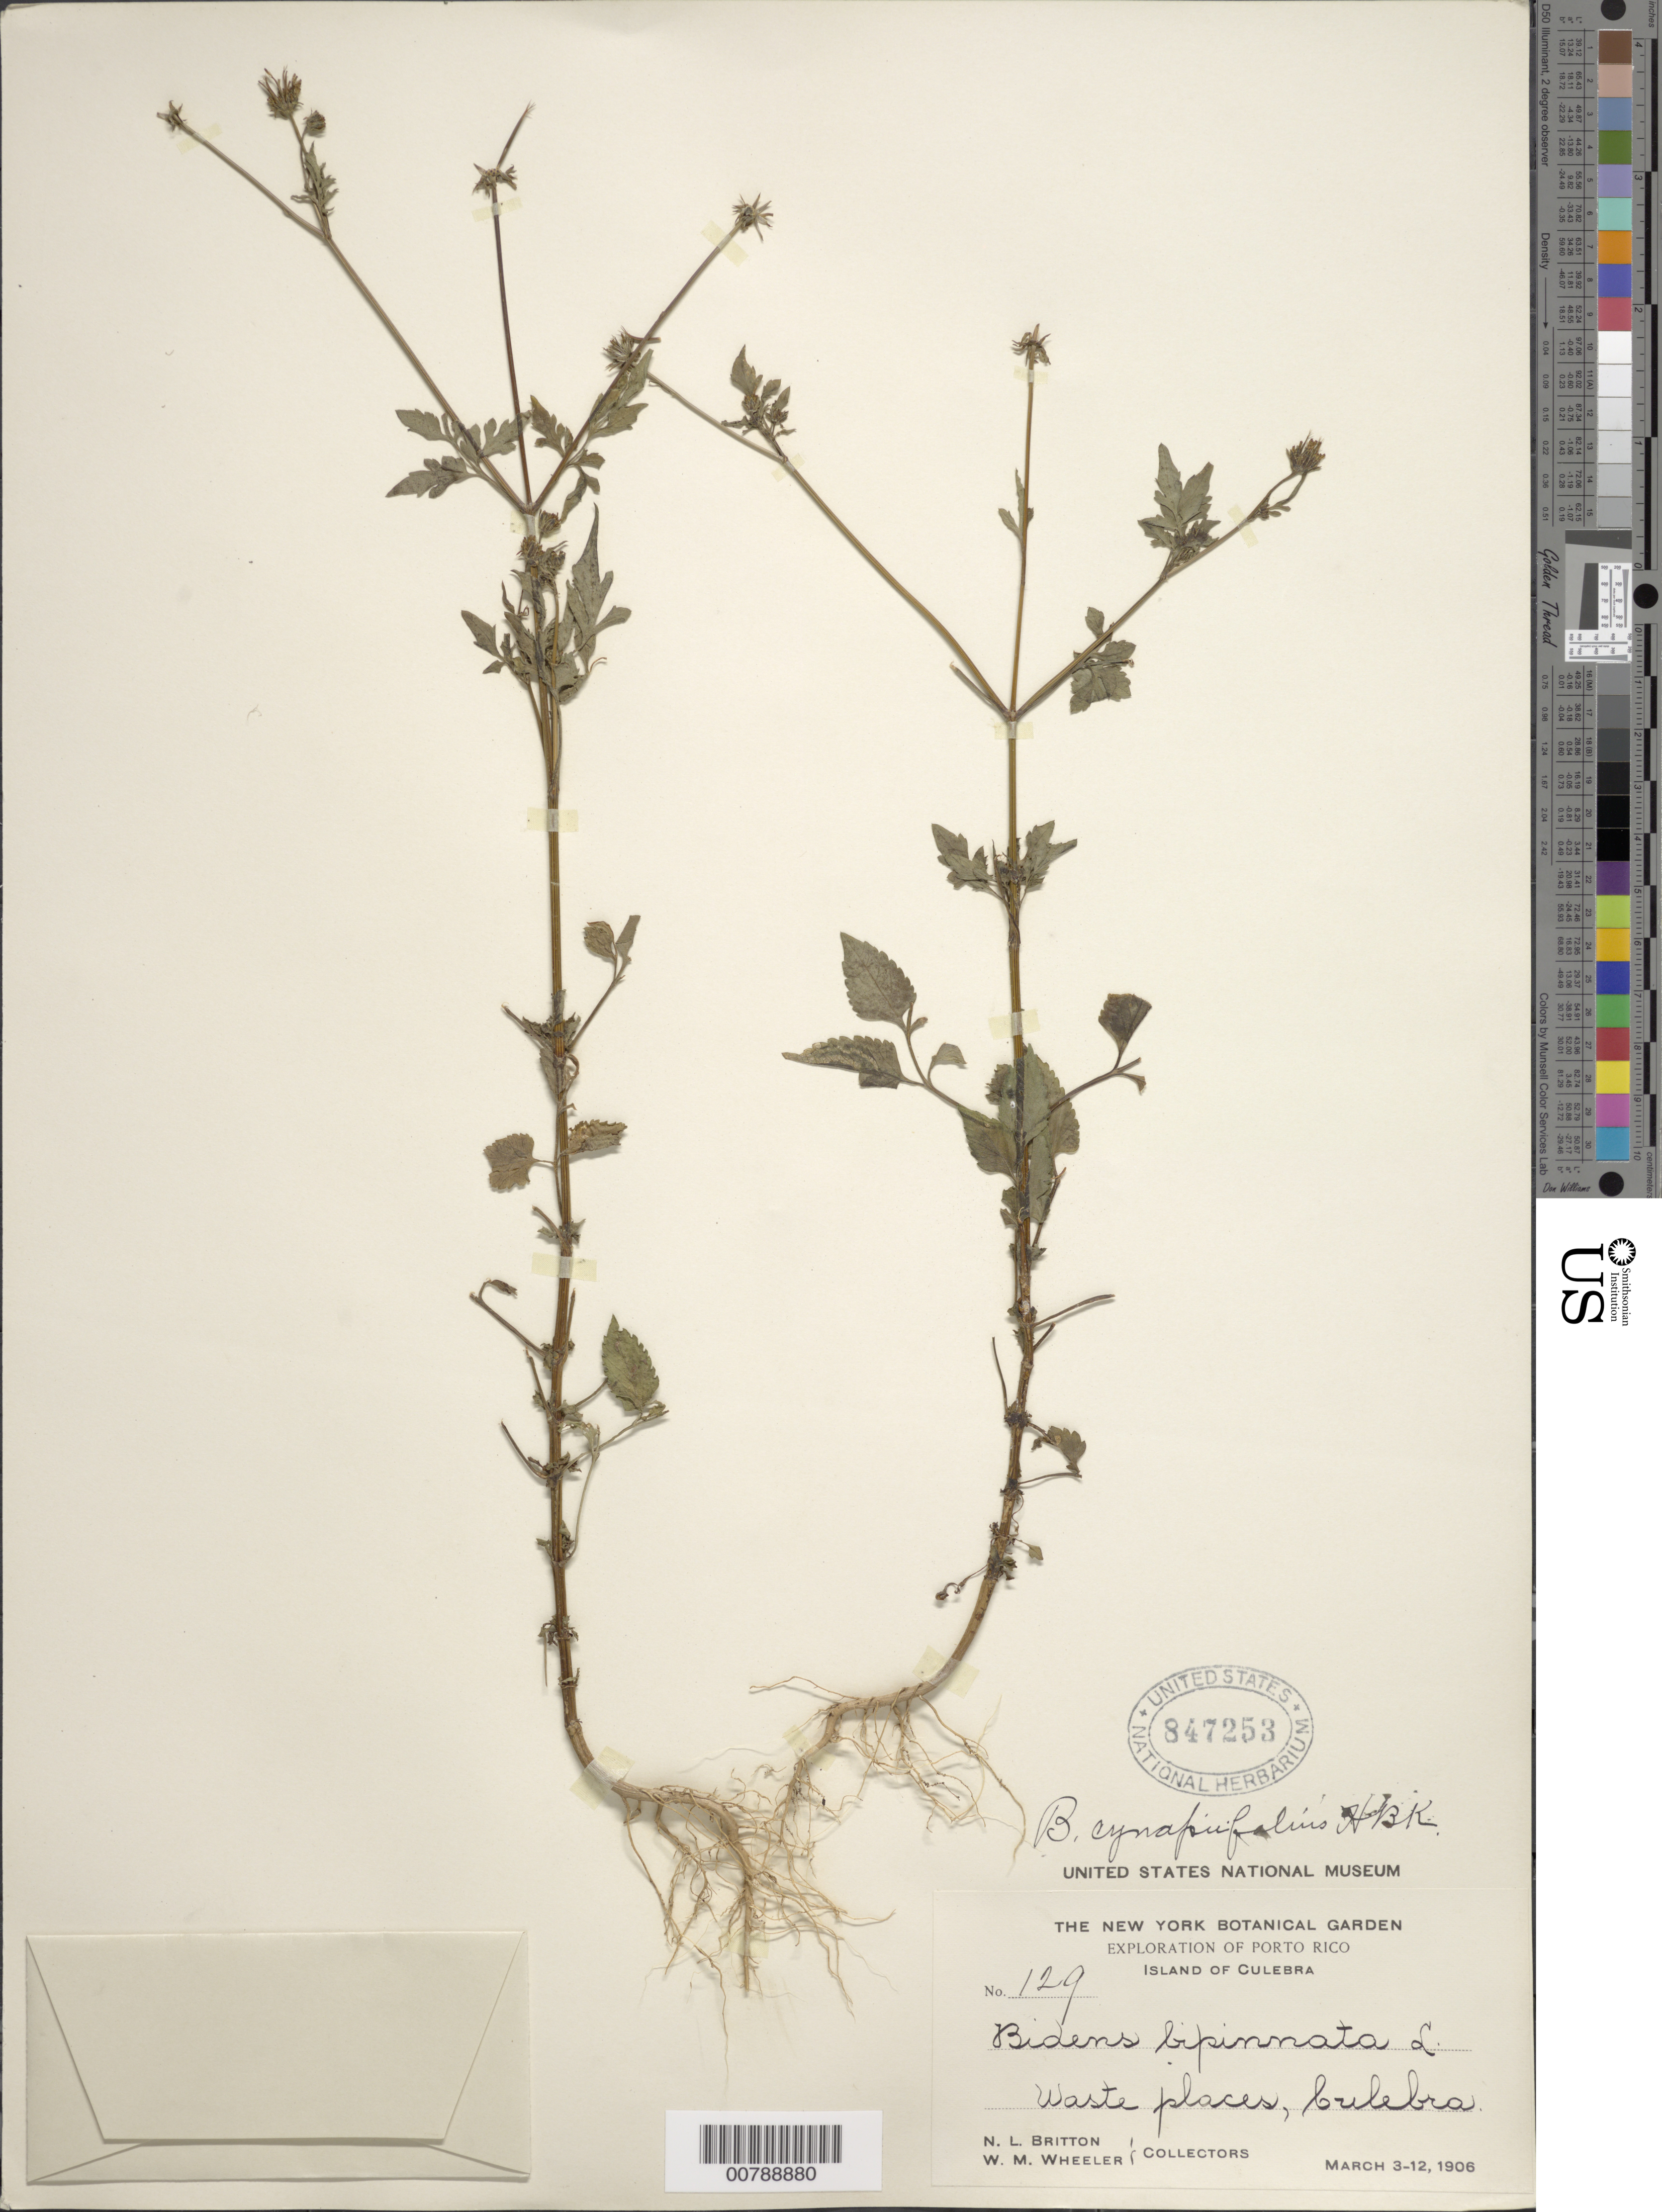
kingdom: Plantae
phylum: Tracheophyta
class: Magnoliopsida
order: Asterales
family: Asteraceae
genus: Bidens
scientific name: Bidens cynapiifolia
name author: Kunth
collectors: N. Britton & W. Wheeler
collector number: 129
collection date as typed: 03 Mar 1906 to 12 Mar 1906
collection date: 1906-03-03/1906-03-12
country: Puerto Rico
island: Culebra I.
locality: Waste places, Culebra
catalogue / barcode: US 847253